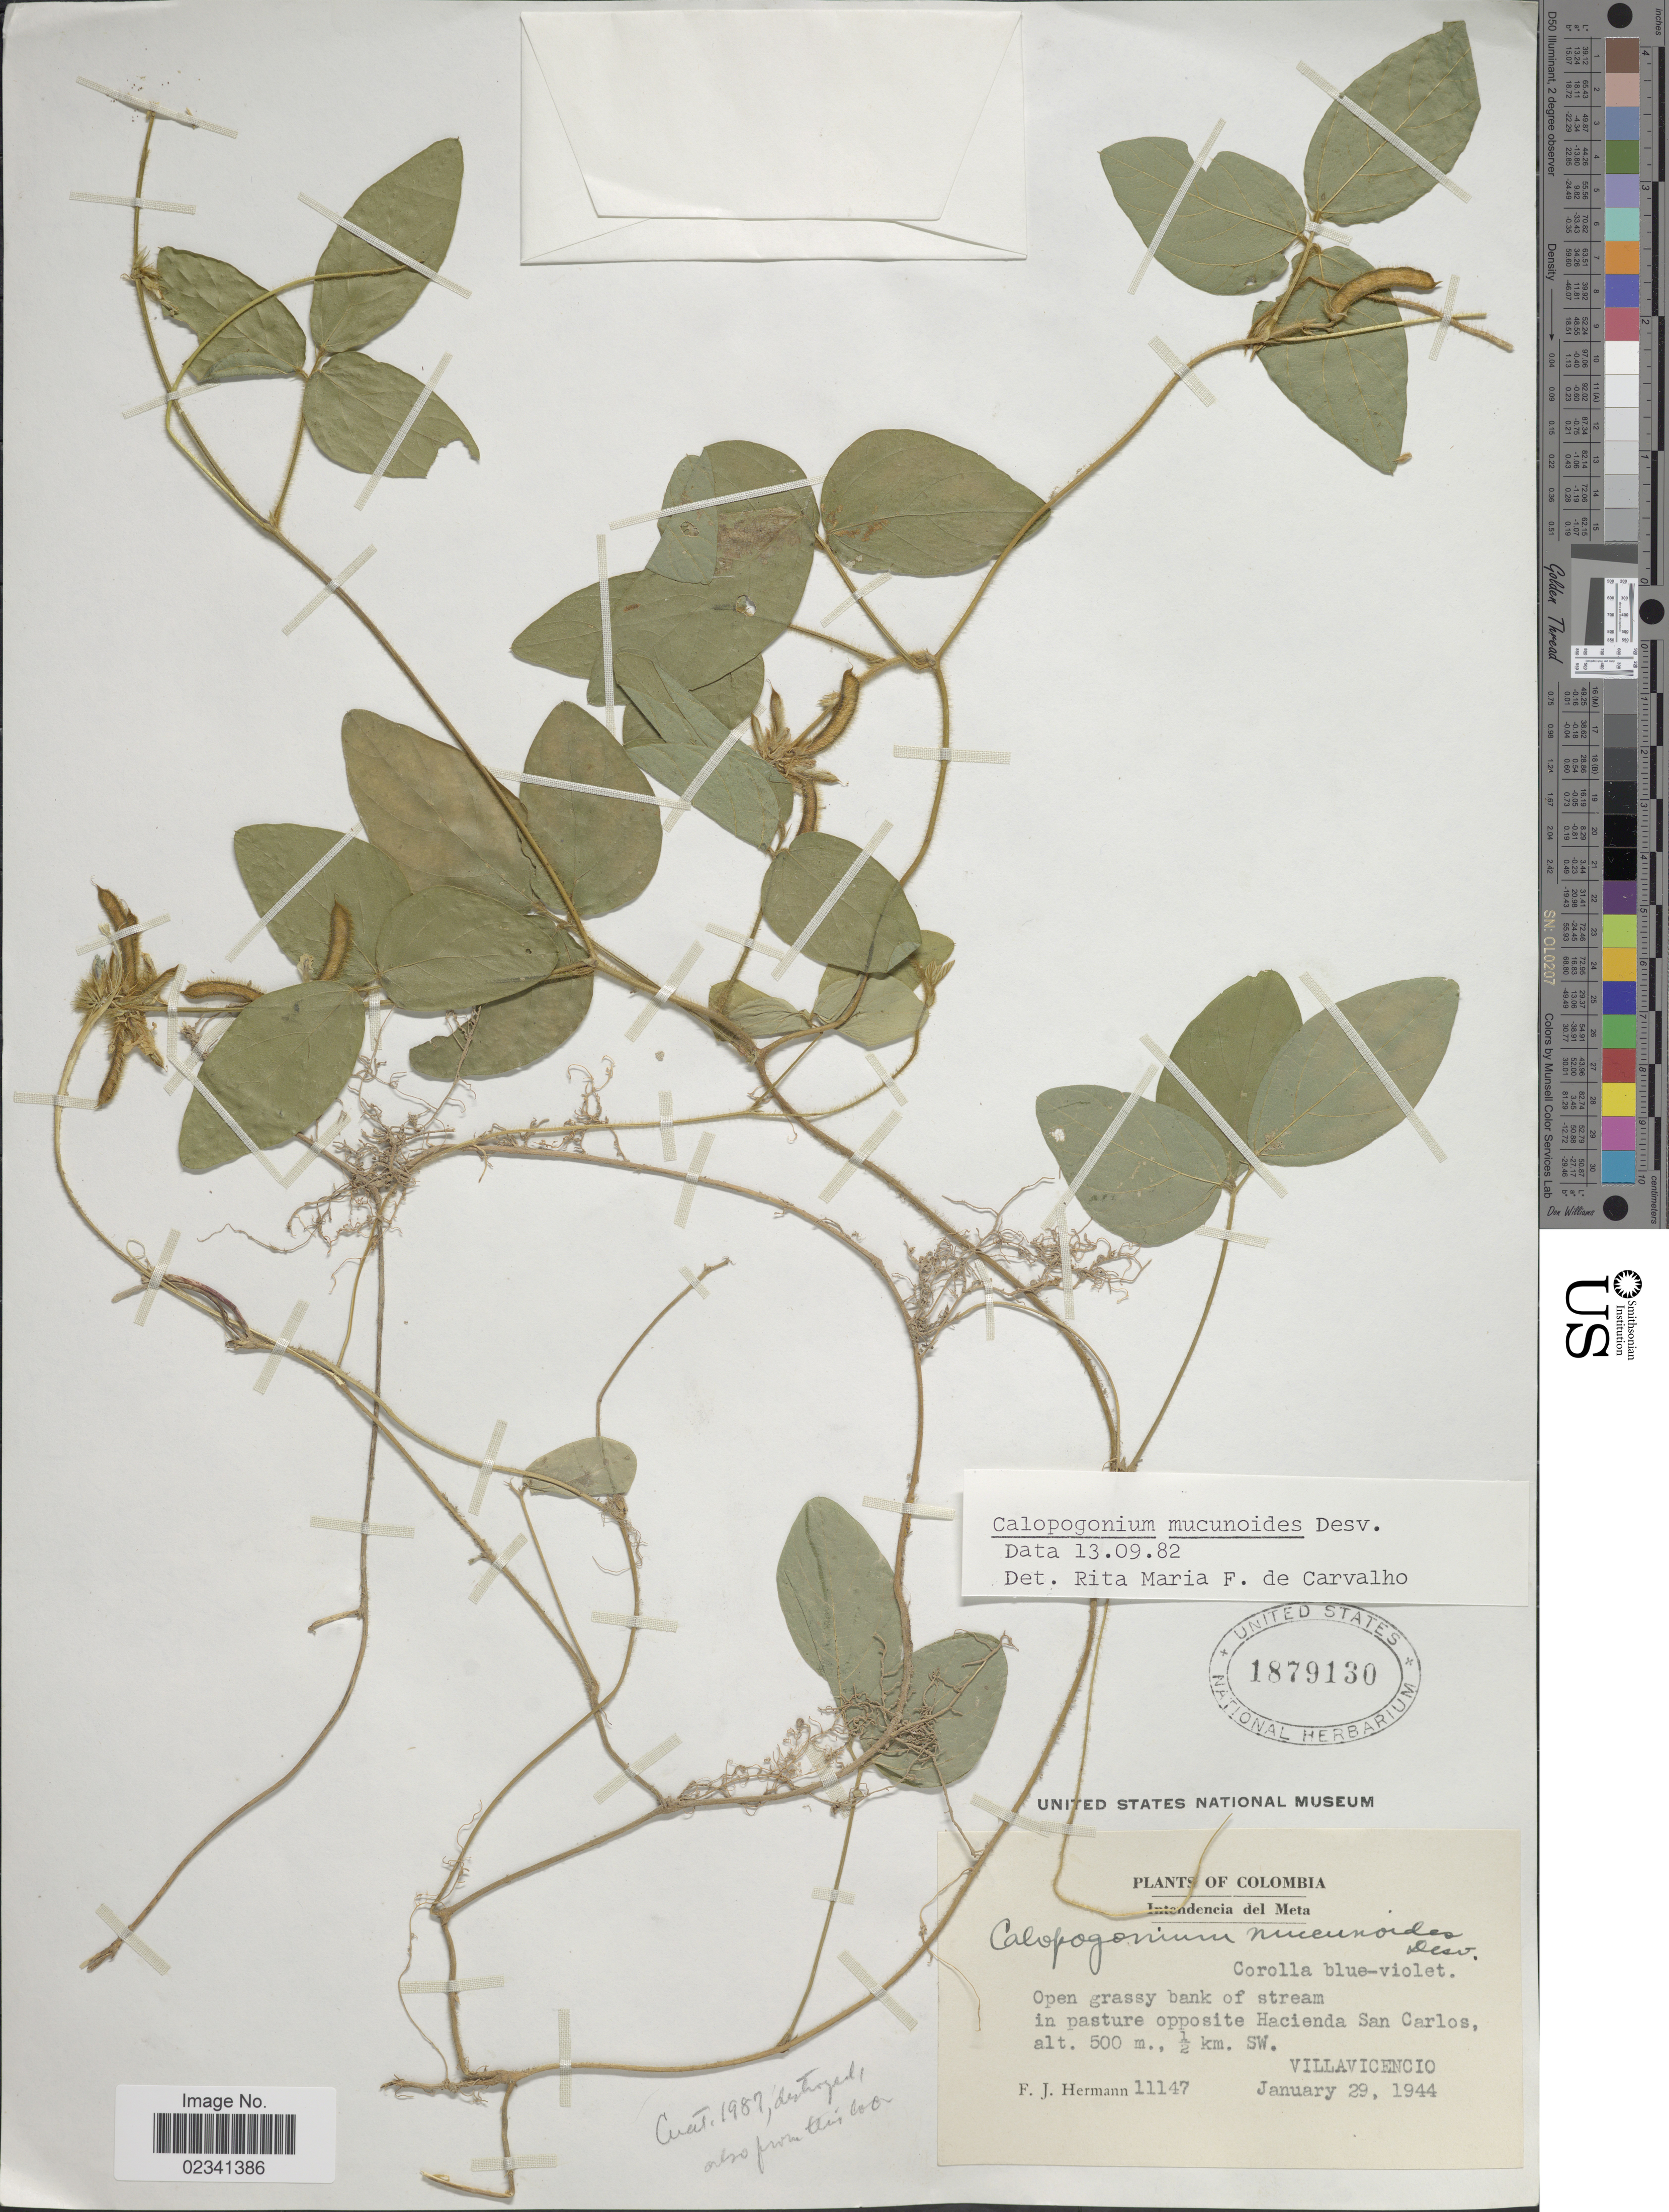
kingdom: Plantae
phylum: Tracheophyta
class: Magnoliopsida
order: Fabales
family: Fabaceae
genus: Calopogonium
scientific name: Calopogonium mucunoides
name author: Desv.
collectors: F. J. Hermann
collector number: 11147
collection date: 1944-01-29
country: Colombia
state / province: Meta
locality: Open grassy bank of stream in pasture opposite Hacienda San Carlos, ½ km. SW. Villavicencio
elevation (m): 500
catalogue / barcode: US 1879130